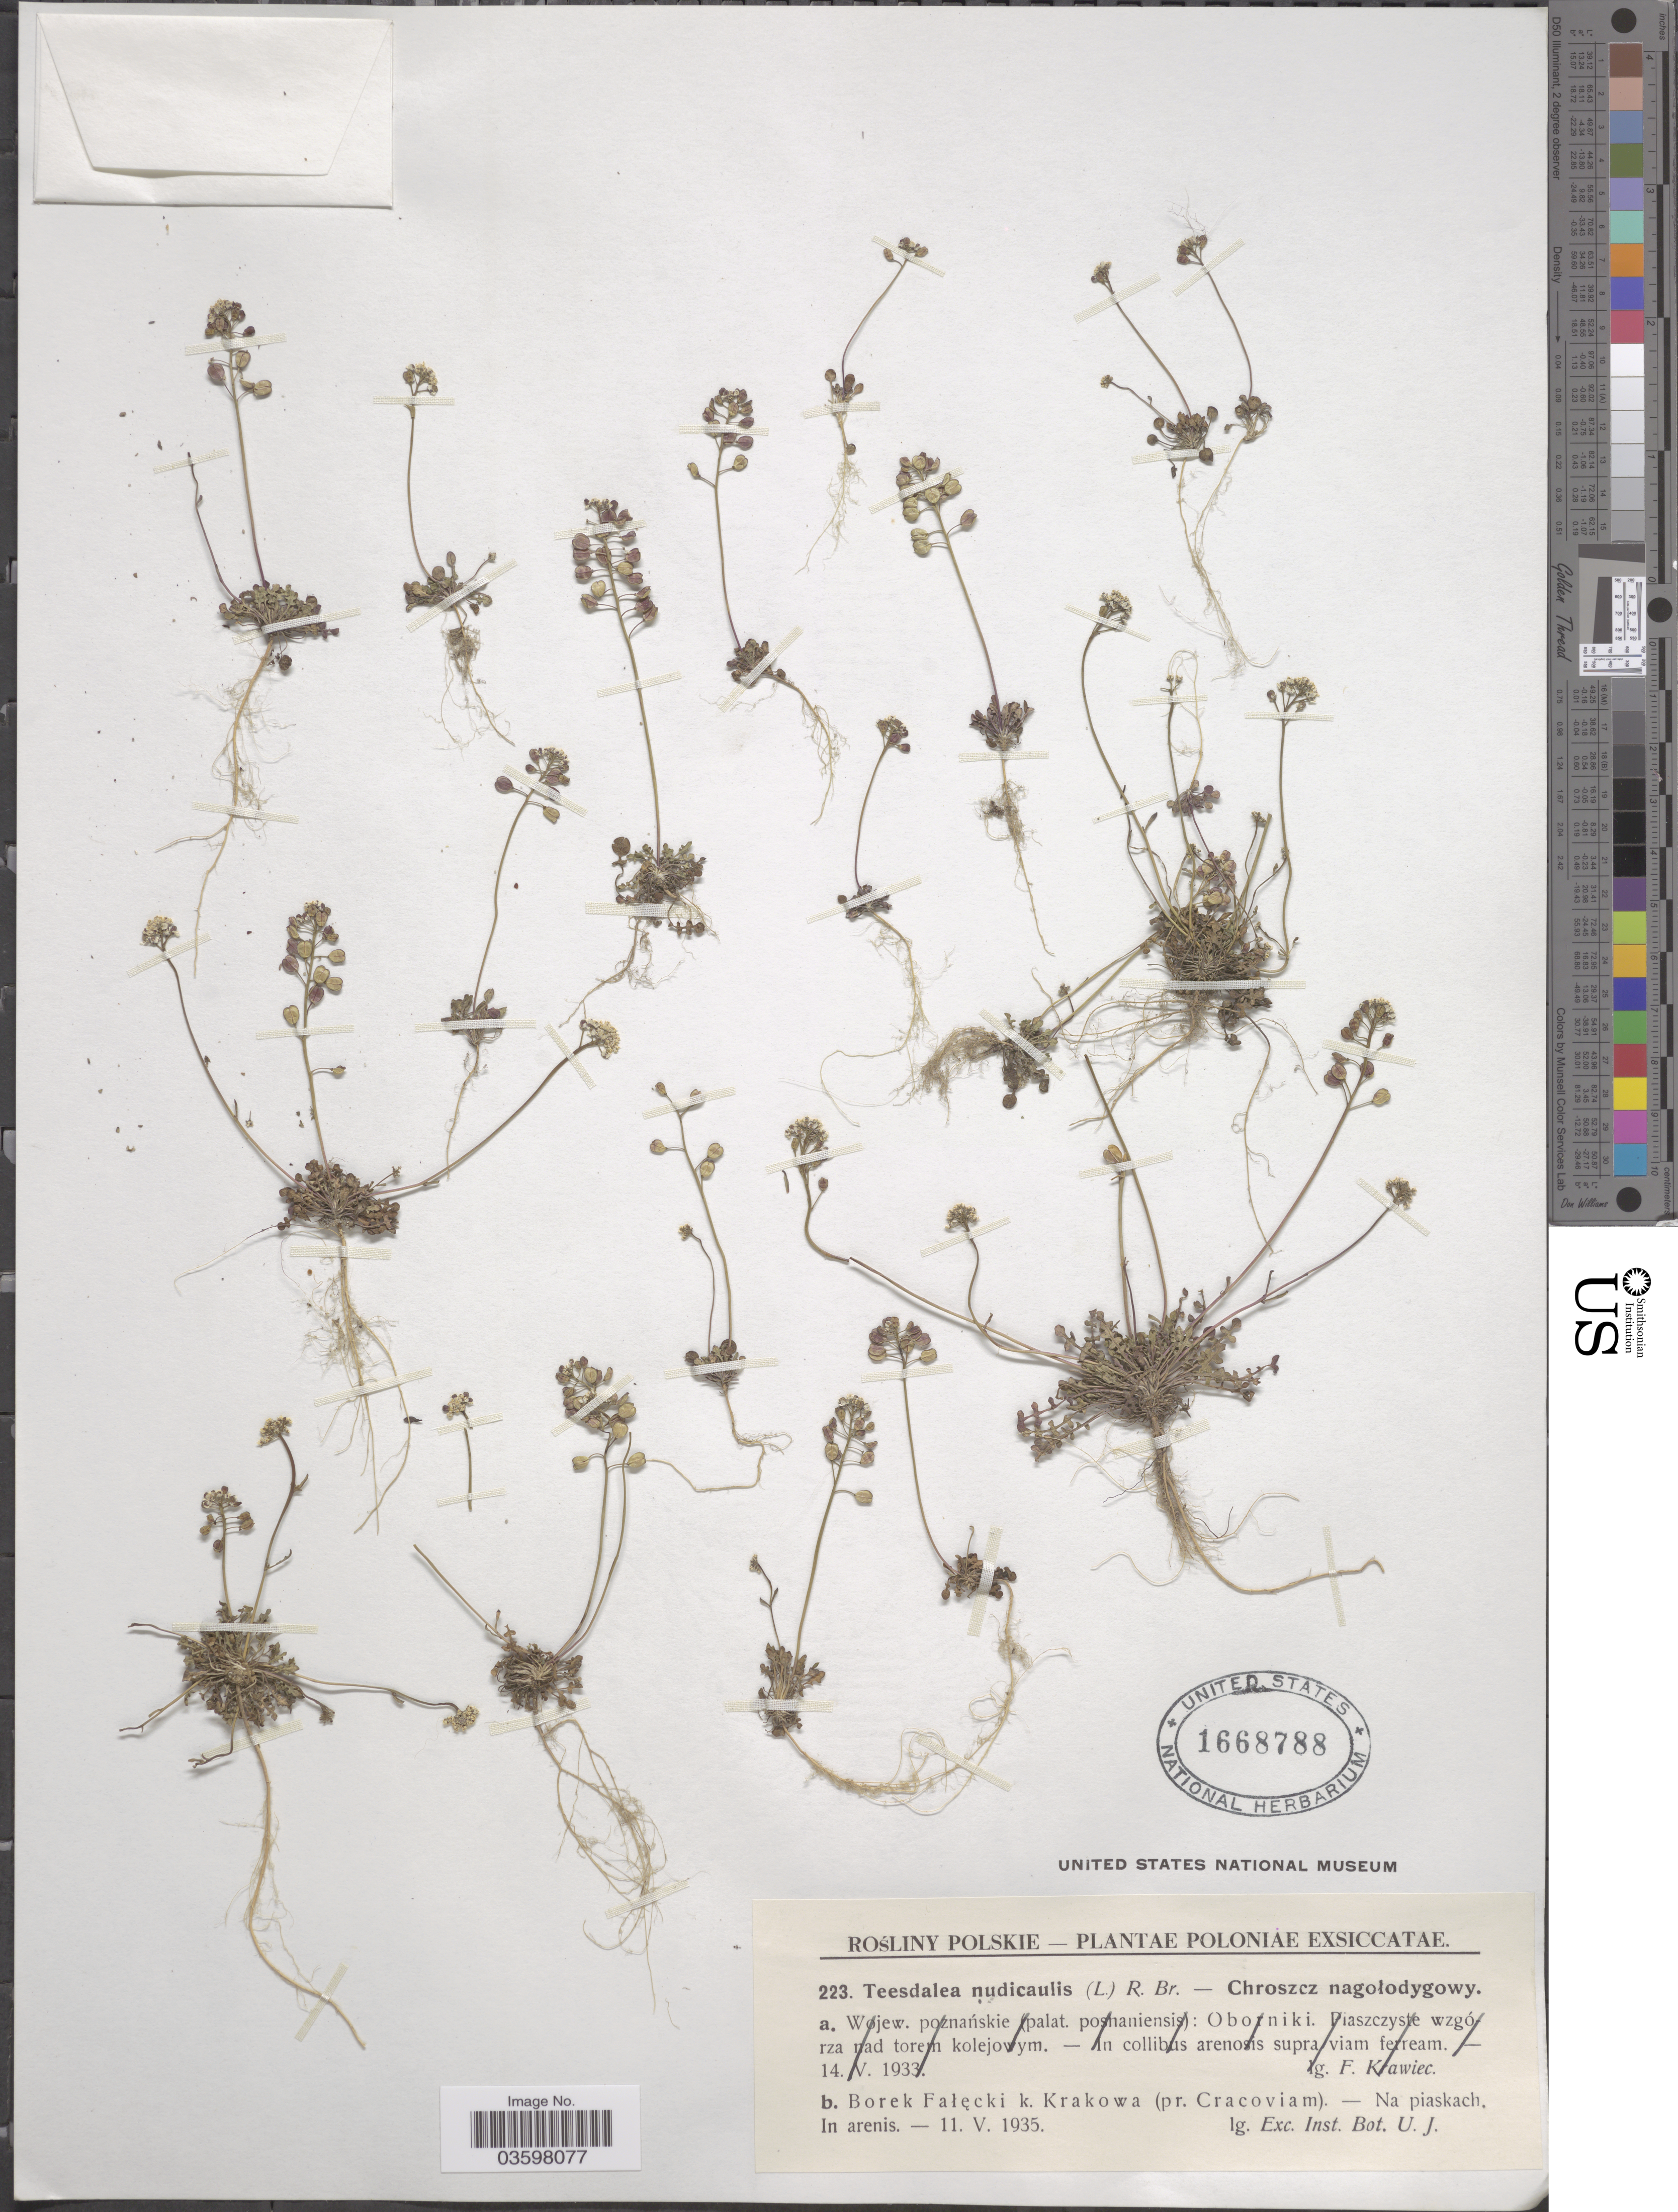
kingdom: Plantae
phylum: Tracheophyta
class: Magnoliopsida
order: Brassicales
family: Brassicaceae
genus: Teesdalia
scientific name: Teesdalia nudicaulis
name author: (L.) W.T. Aiton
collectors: Exch. Inst. Bot. U.J.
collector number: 223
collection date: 1935-05-11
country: Poland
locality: Poloniae. Borek Fałęcki k. Krakowa (pr. Cracoviam). - Na piaskach.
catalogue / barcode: US 1668788